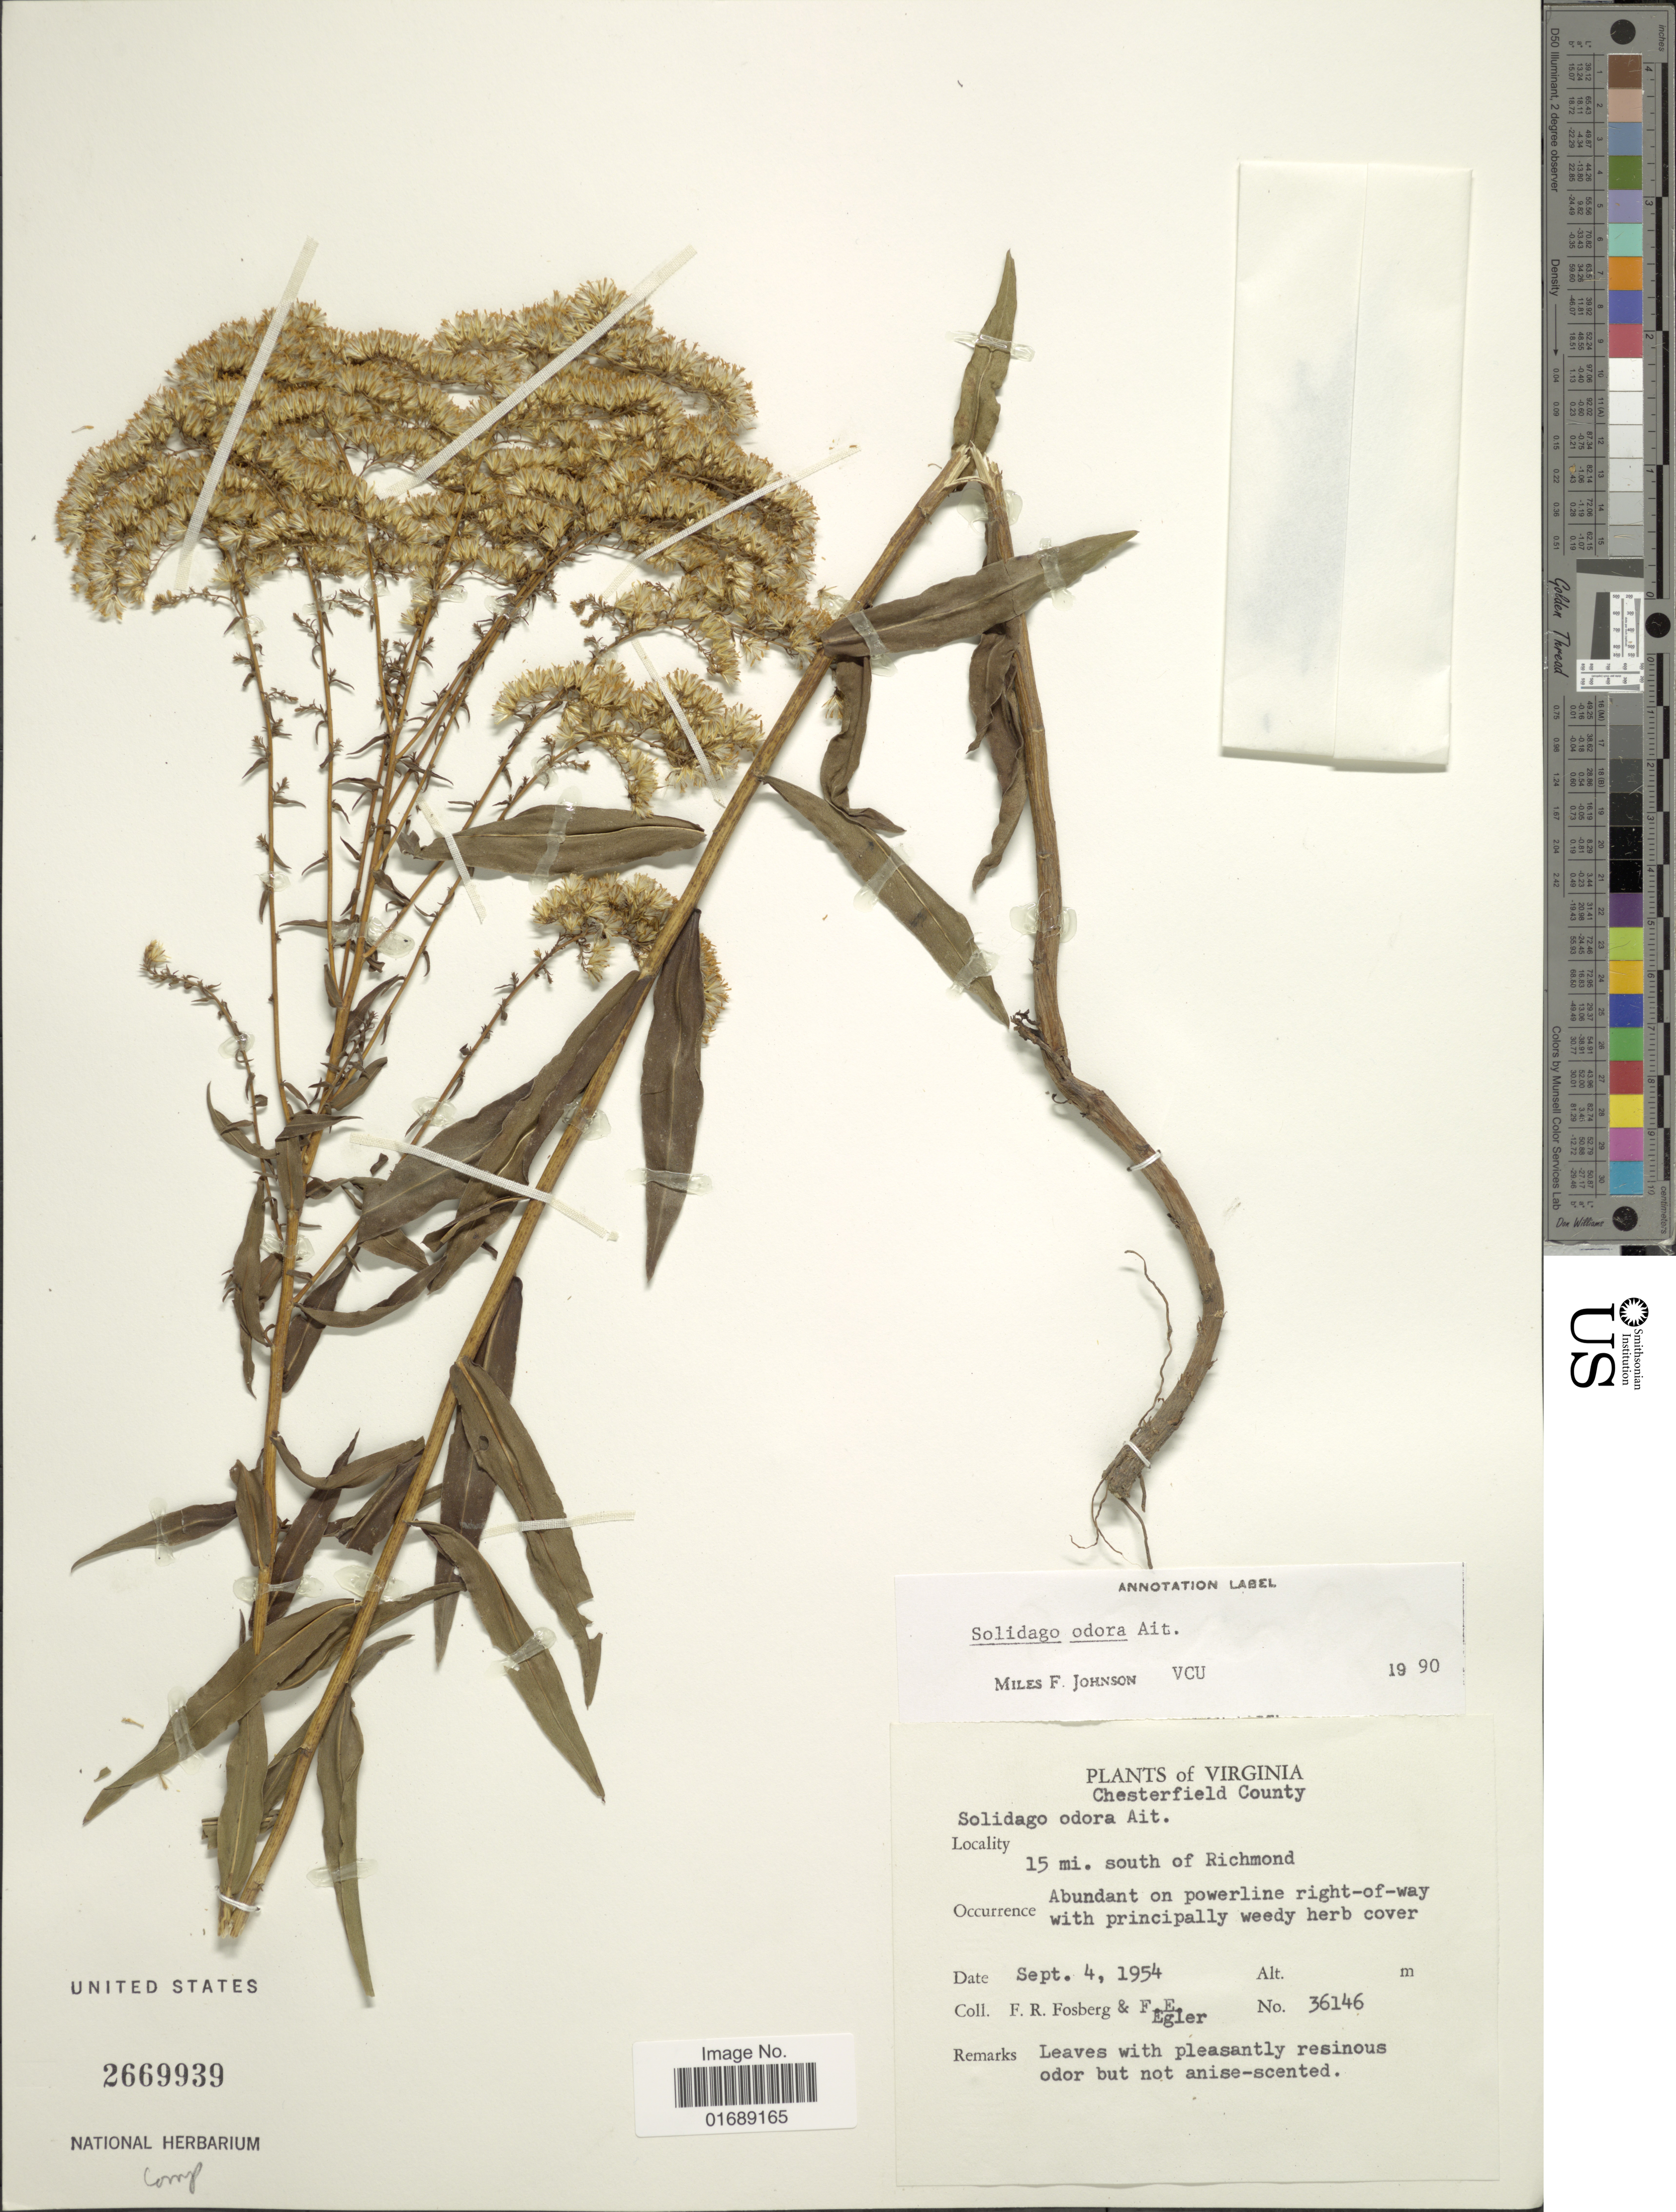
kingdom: Plantae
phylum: Tracheophyta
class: Magnoliopsida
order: Asterales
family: Asteraceae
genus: Solidago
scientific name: Solidago odora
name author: Aiton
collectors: F. R. Fosberg & F. Egler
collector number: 36146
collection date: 1954-09-04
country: United States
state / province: Virginia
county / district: Chesterfield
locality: Chesterfield County, 15 mi. south of Richmond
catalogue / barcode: US 2669939